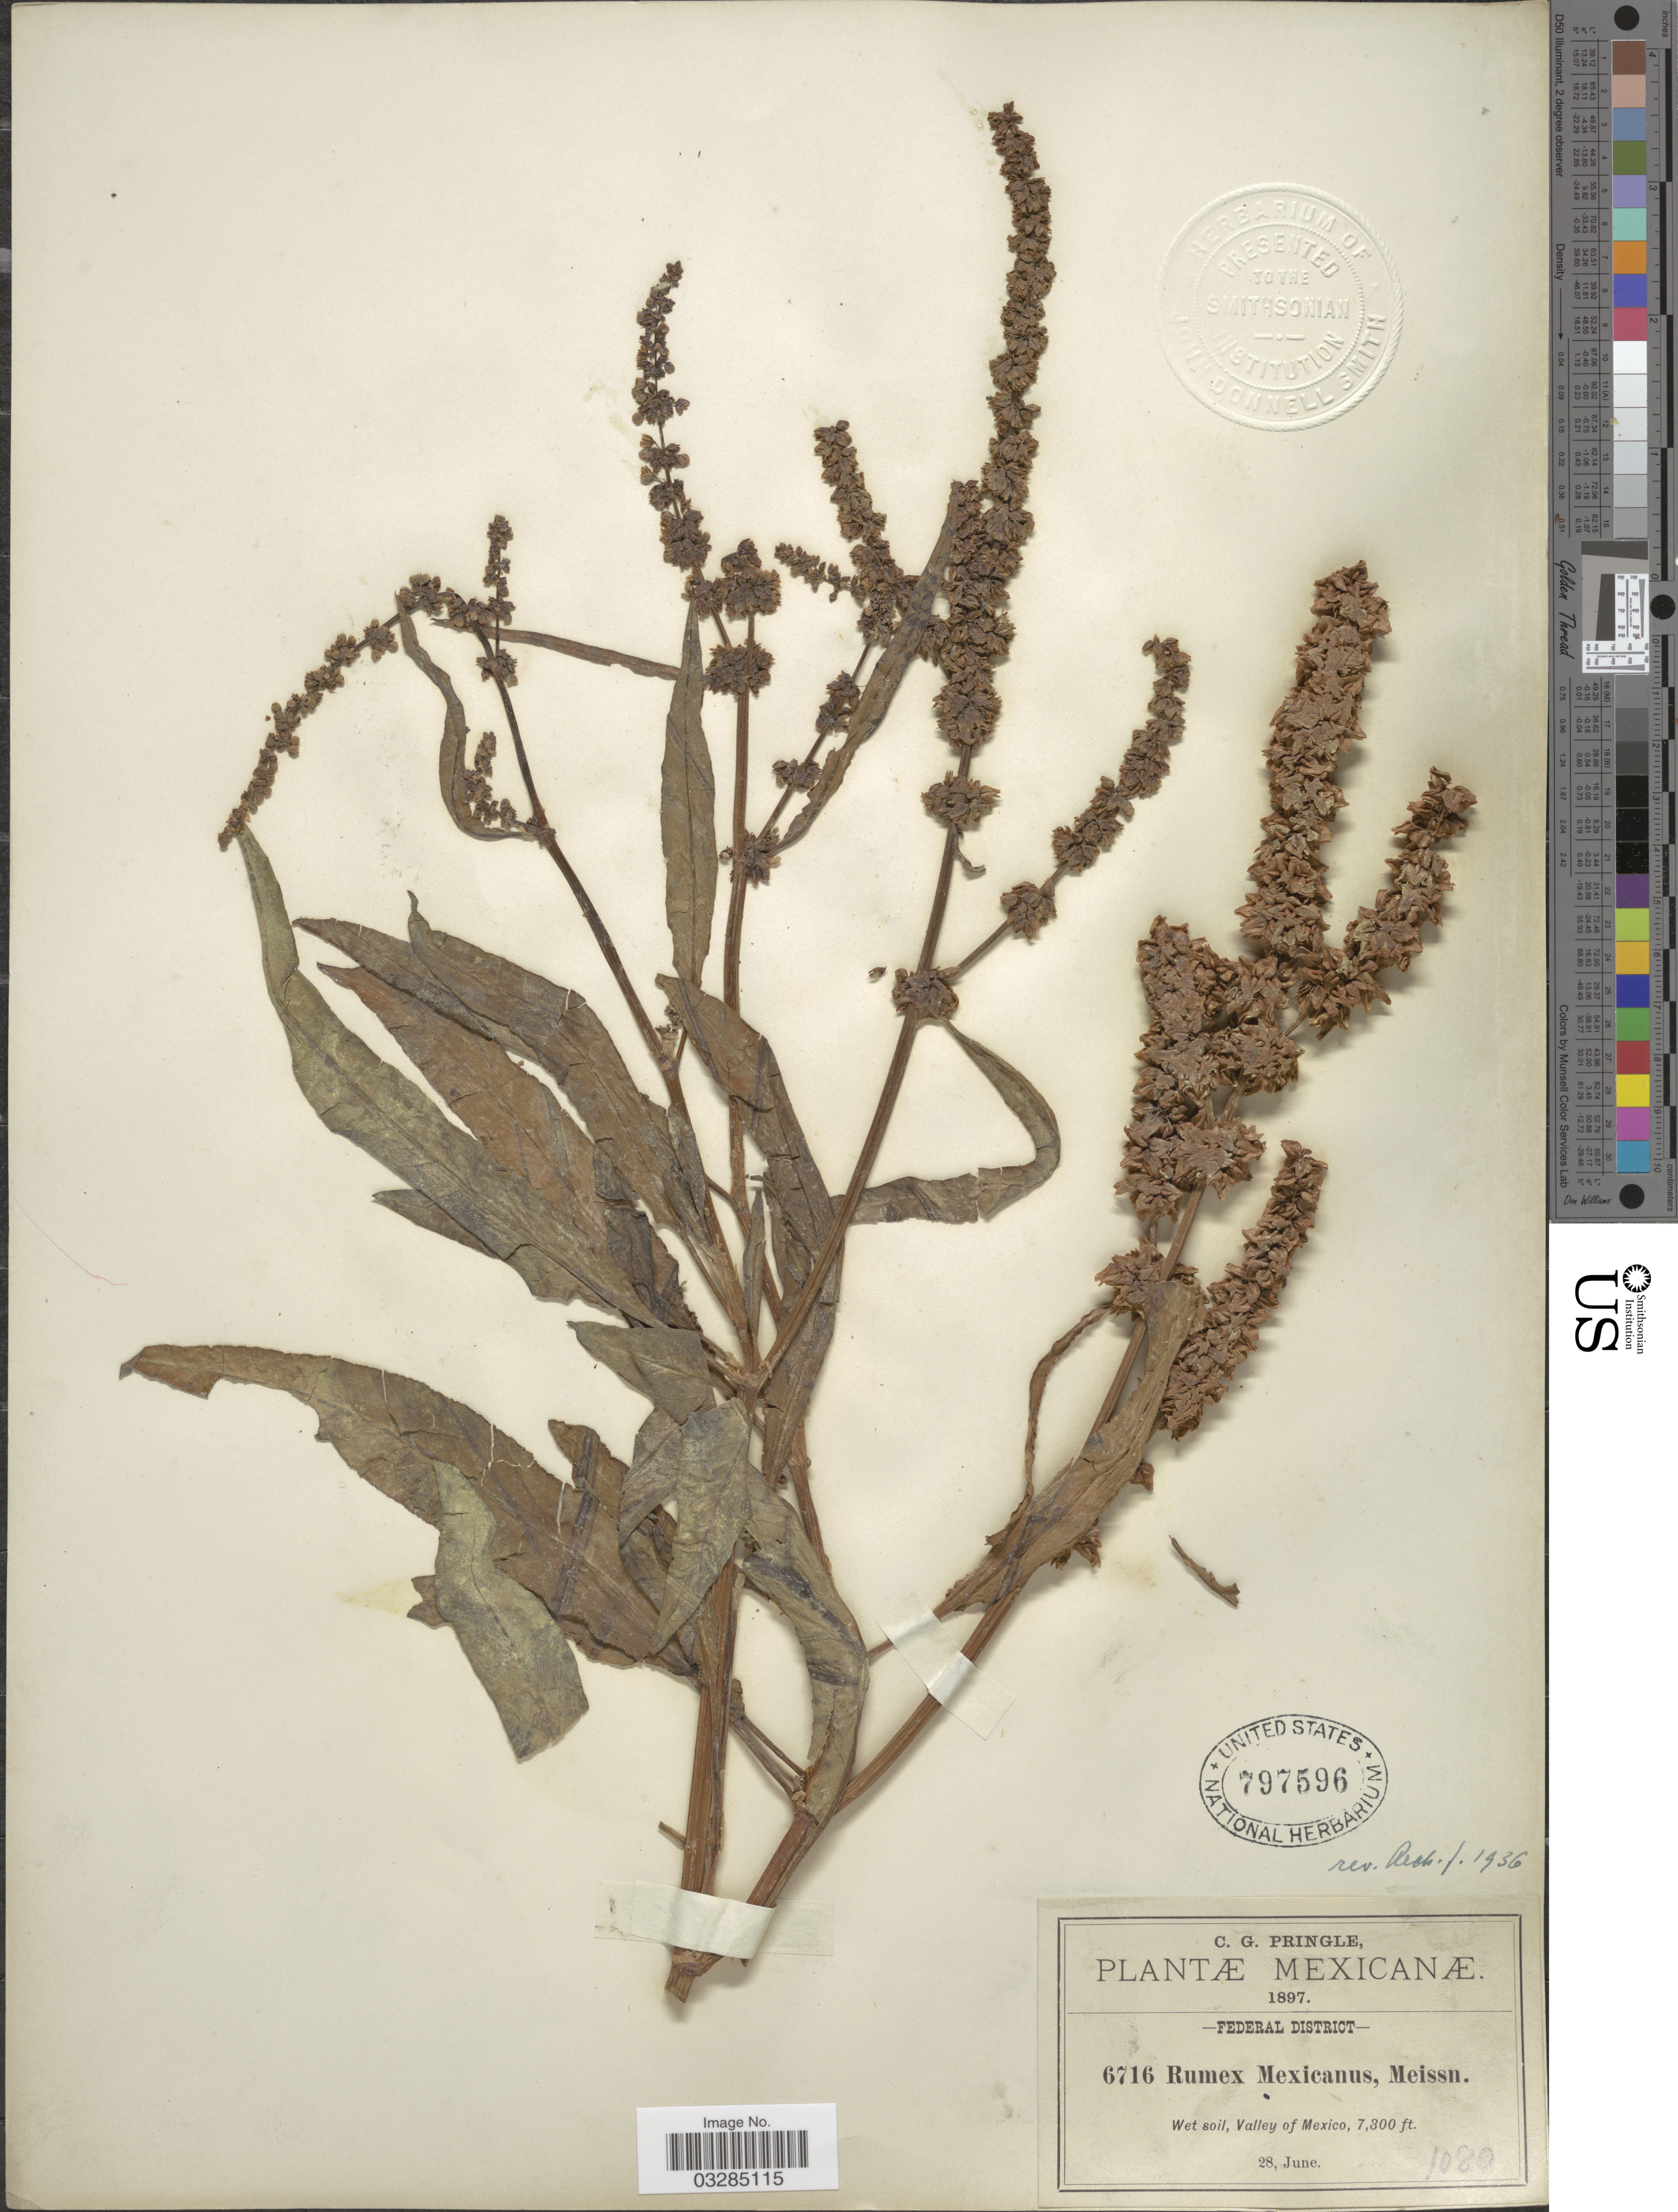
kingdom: Plantae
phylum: Tracheophyta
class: Magnoliopsida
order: Caryophyllales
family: Polygonaceae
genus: Rumex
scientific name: Rumex mexicanus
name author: Meisn.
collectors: C. G. Pringle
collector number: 6716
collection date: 1897-06-28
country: Mexico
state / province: Distrito Federal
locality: Valley of Mexico.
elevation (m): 2225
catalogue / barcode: US 797596